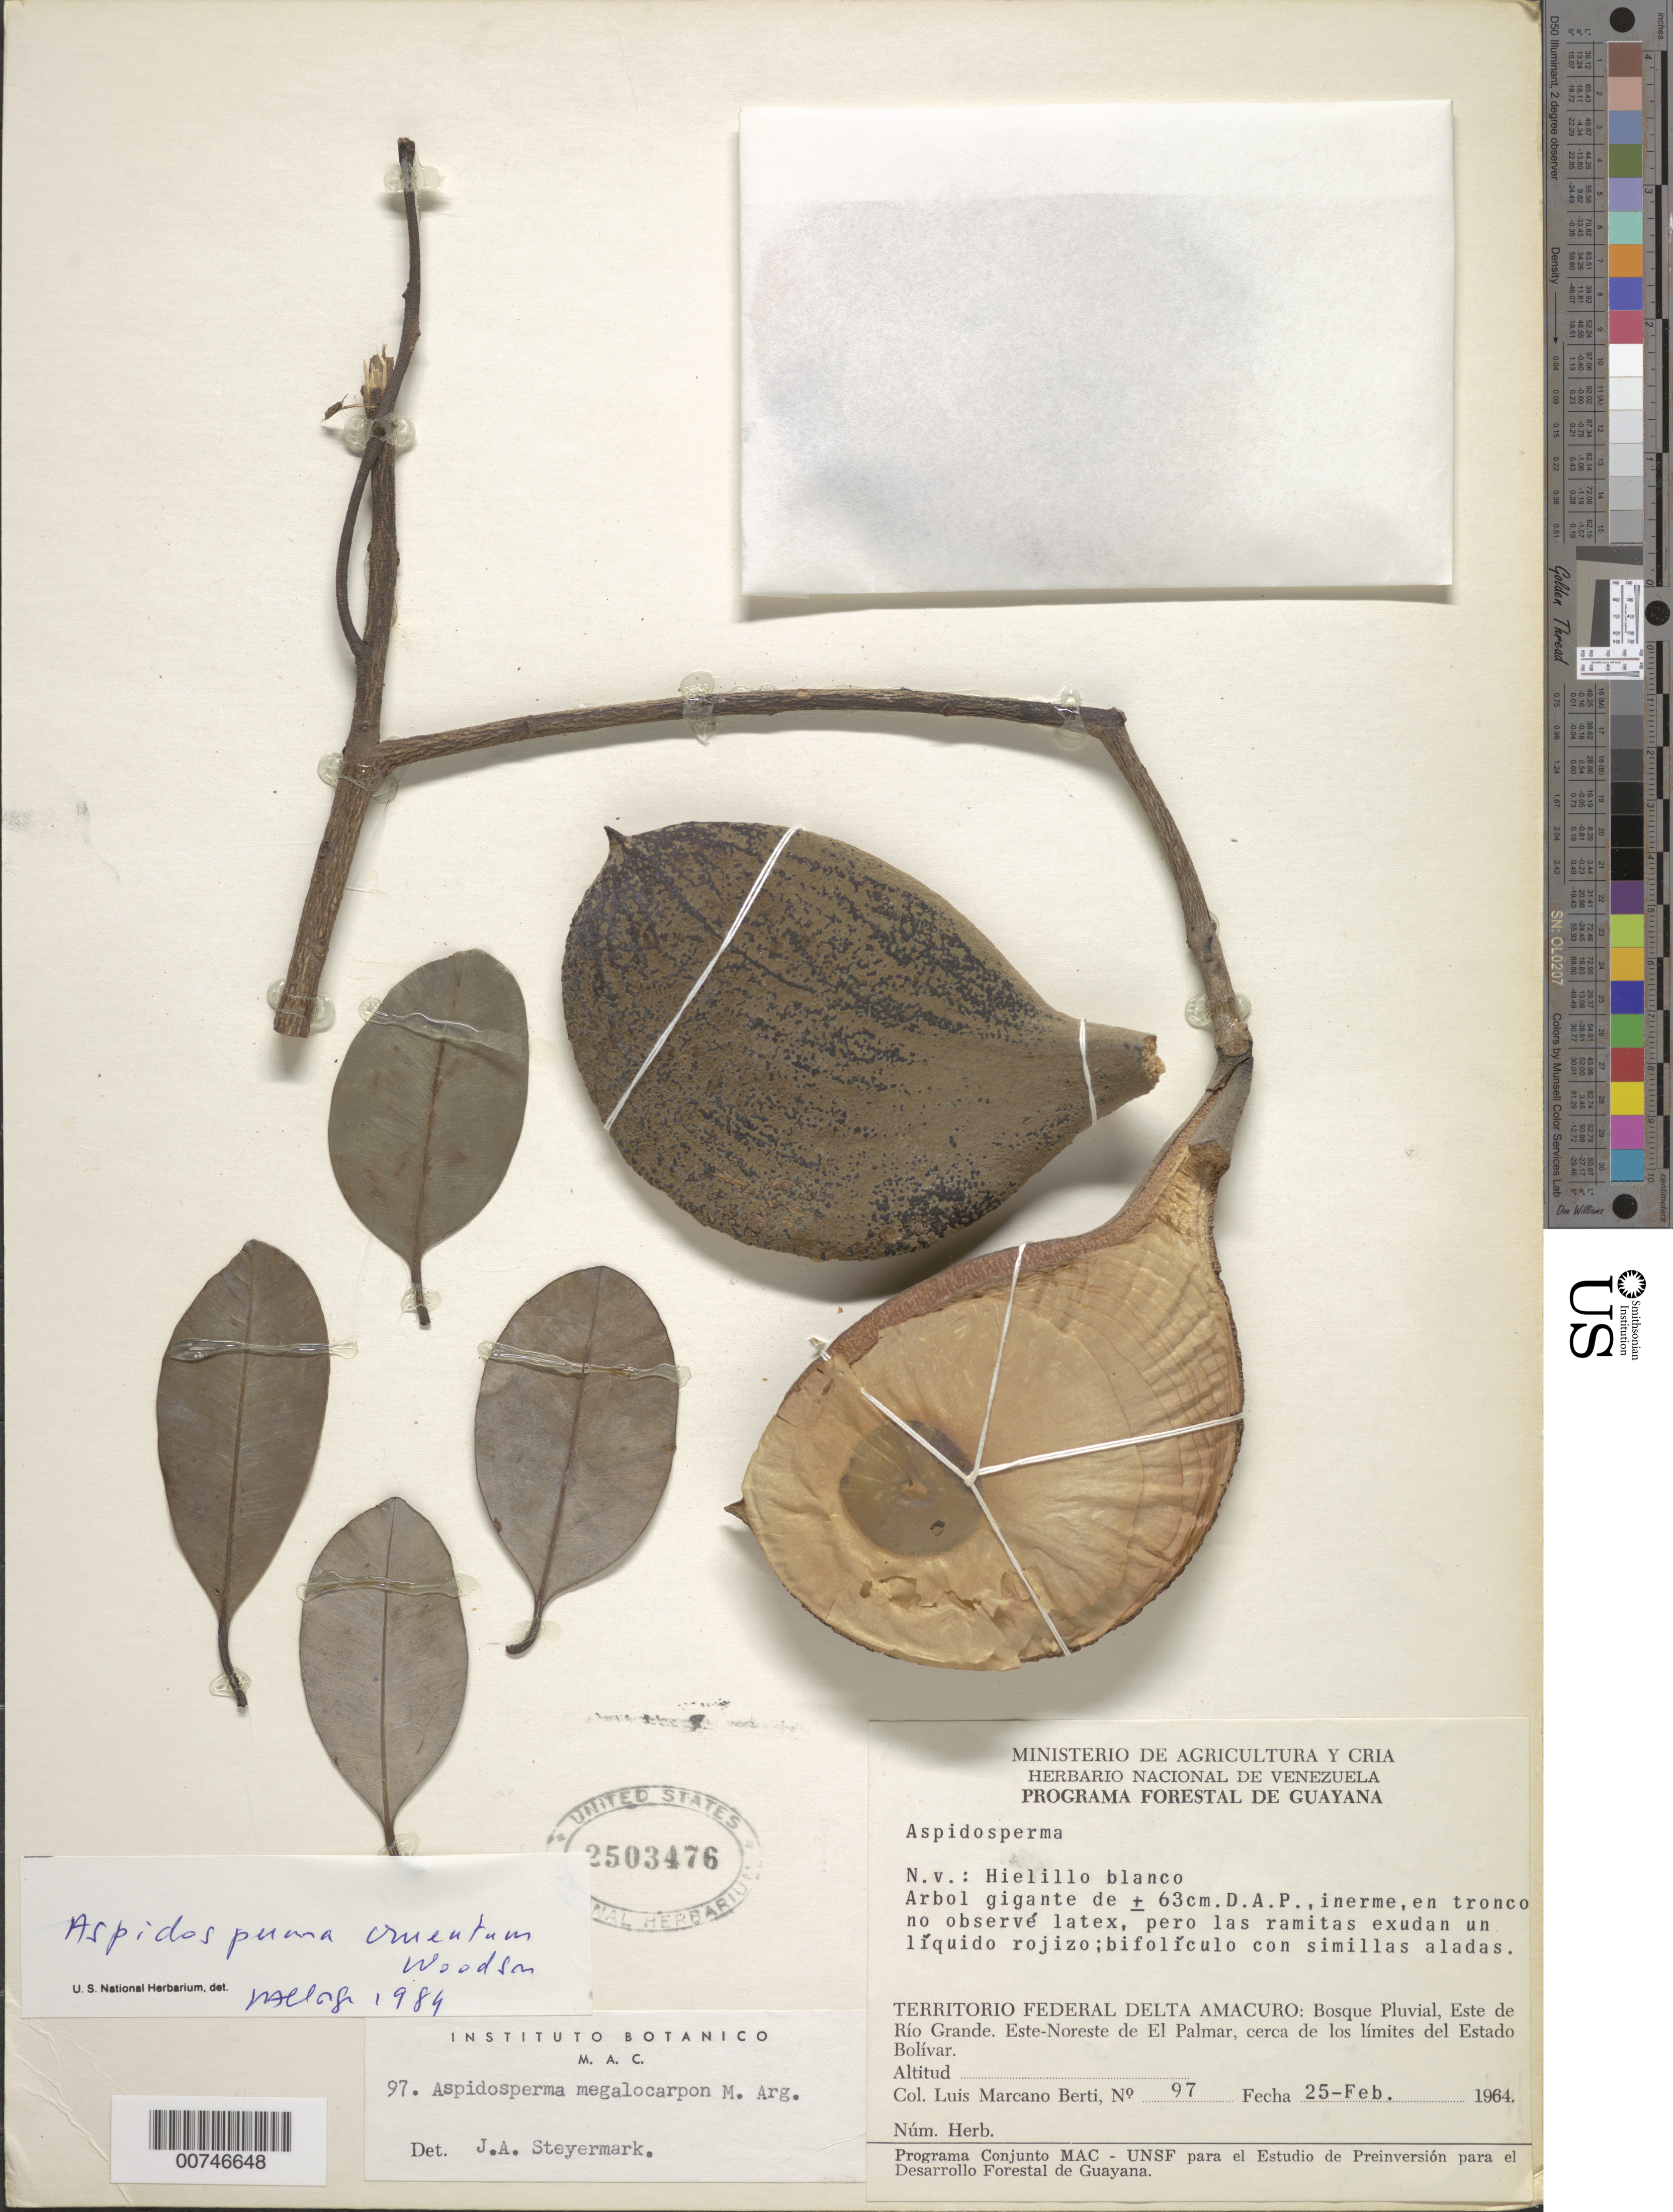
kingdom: Plantae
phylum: Tracheophyta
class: Magnoliopsida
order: Gentianales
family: Apocynaceae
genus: Aspidosperma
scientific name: Aspidosperma cruentum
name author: Woodson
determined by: Fallen, M. E.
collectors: L. Marcano-Berti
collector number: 97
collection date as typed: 25-Feb-64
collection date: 1964-02-25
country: Venezuela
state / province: Delta Amacuro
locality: Este de Río Grande, ENE de El Palmar, cerca de los limites del Estado Bolívar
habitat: Bosque pluvial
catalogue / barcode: US 2503476